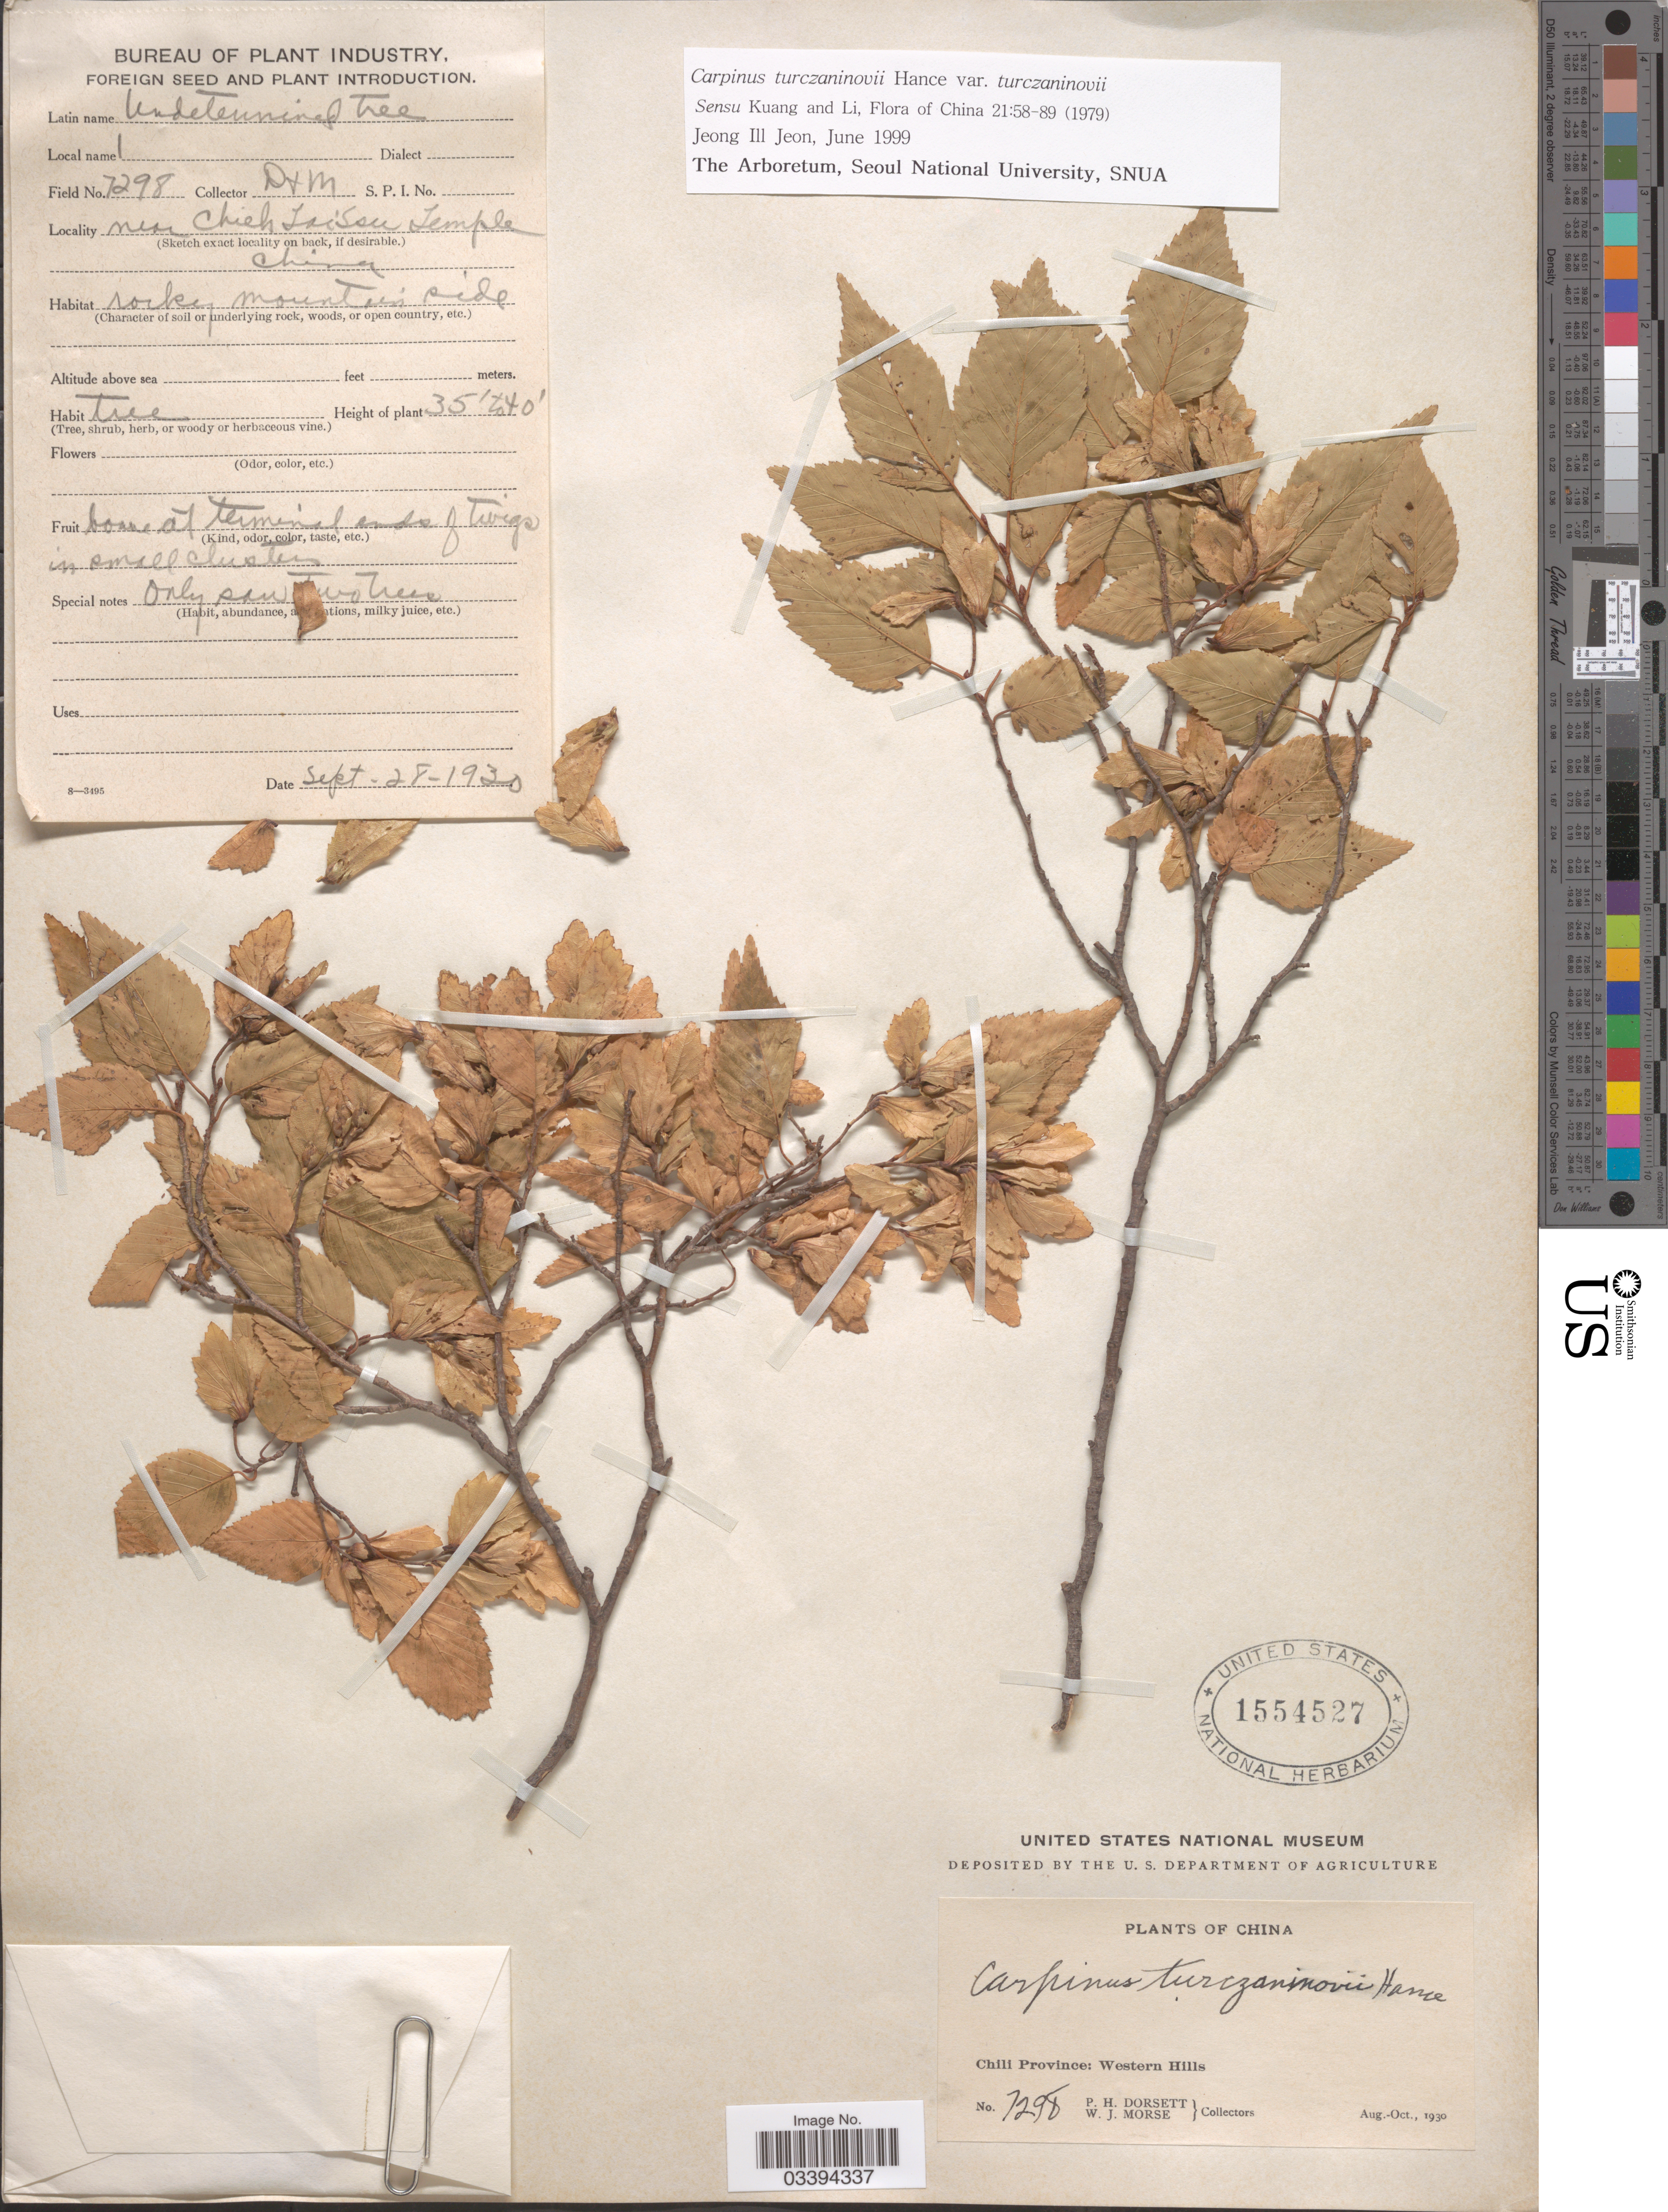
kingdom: Plantae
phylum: Tracheophyta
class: Magnoliopsida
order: Fagales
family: Betulaceae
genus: Carpinus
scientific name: Carpinus turczaninowii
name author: Hance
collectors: P. H. Dorsett & W. J. Morse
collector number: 7298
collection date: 1930-09-28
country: China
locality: Chili Province: Western Hills. Near Chieh Taissu [interpreted] Temple.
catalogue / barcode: US 1554527